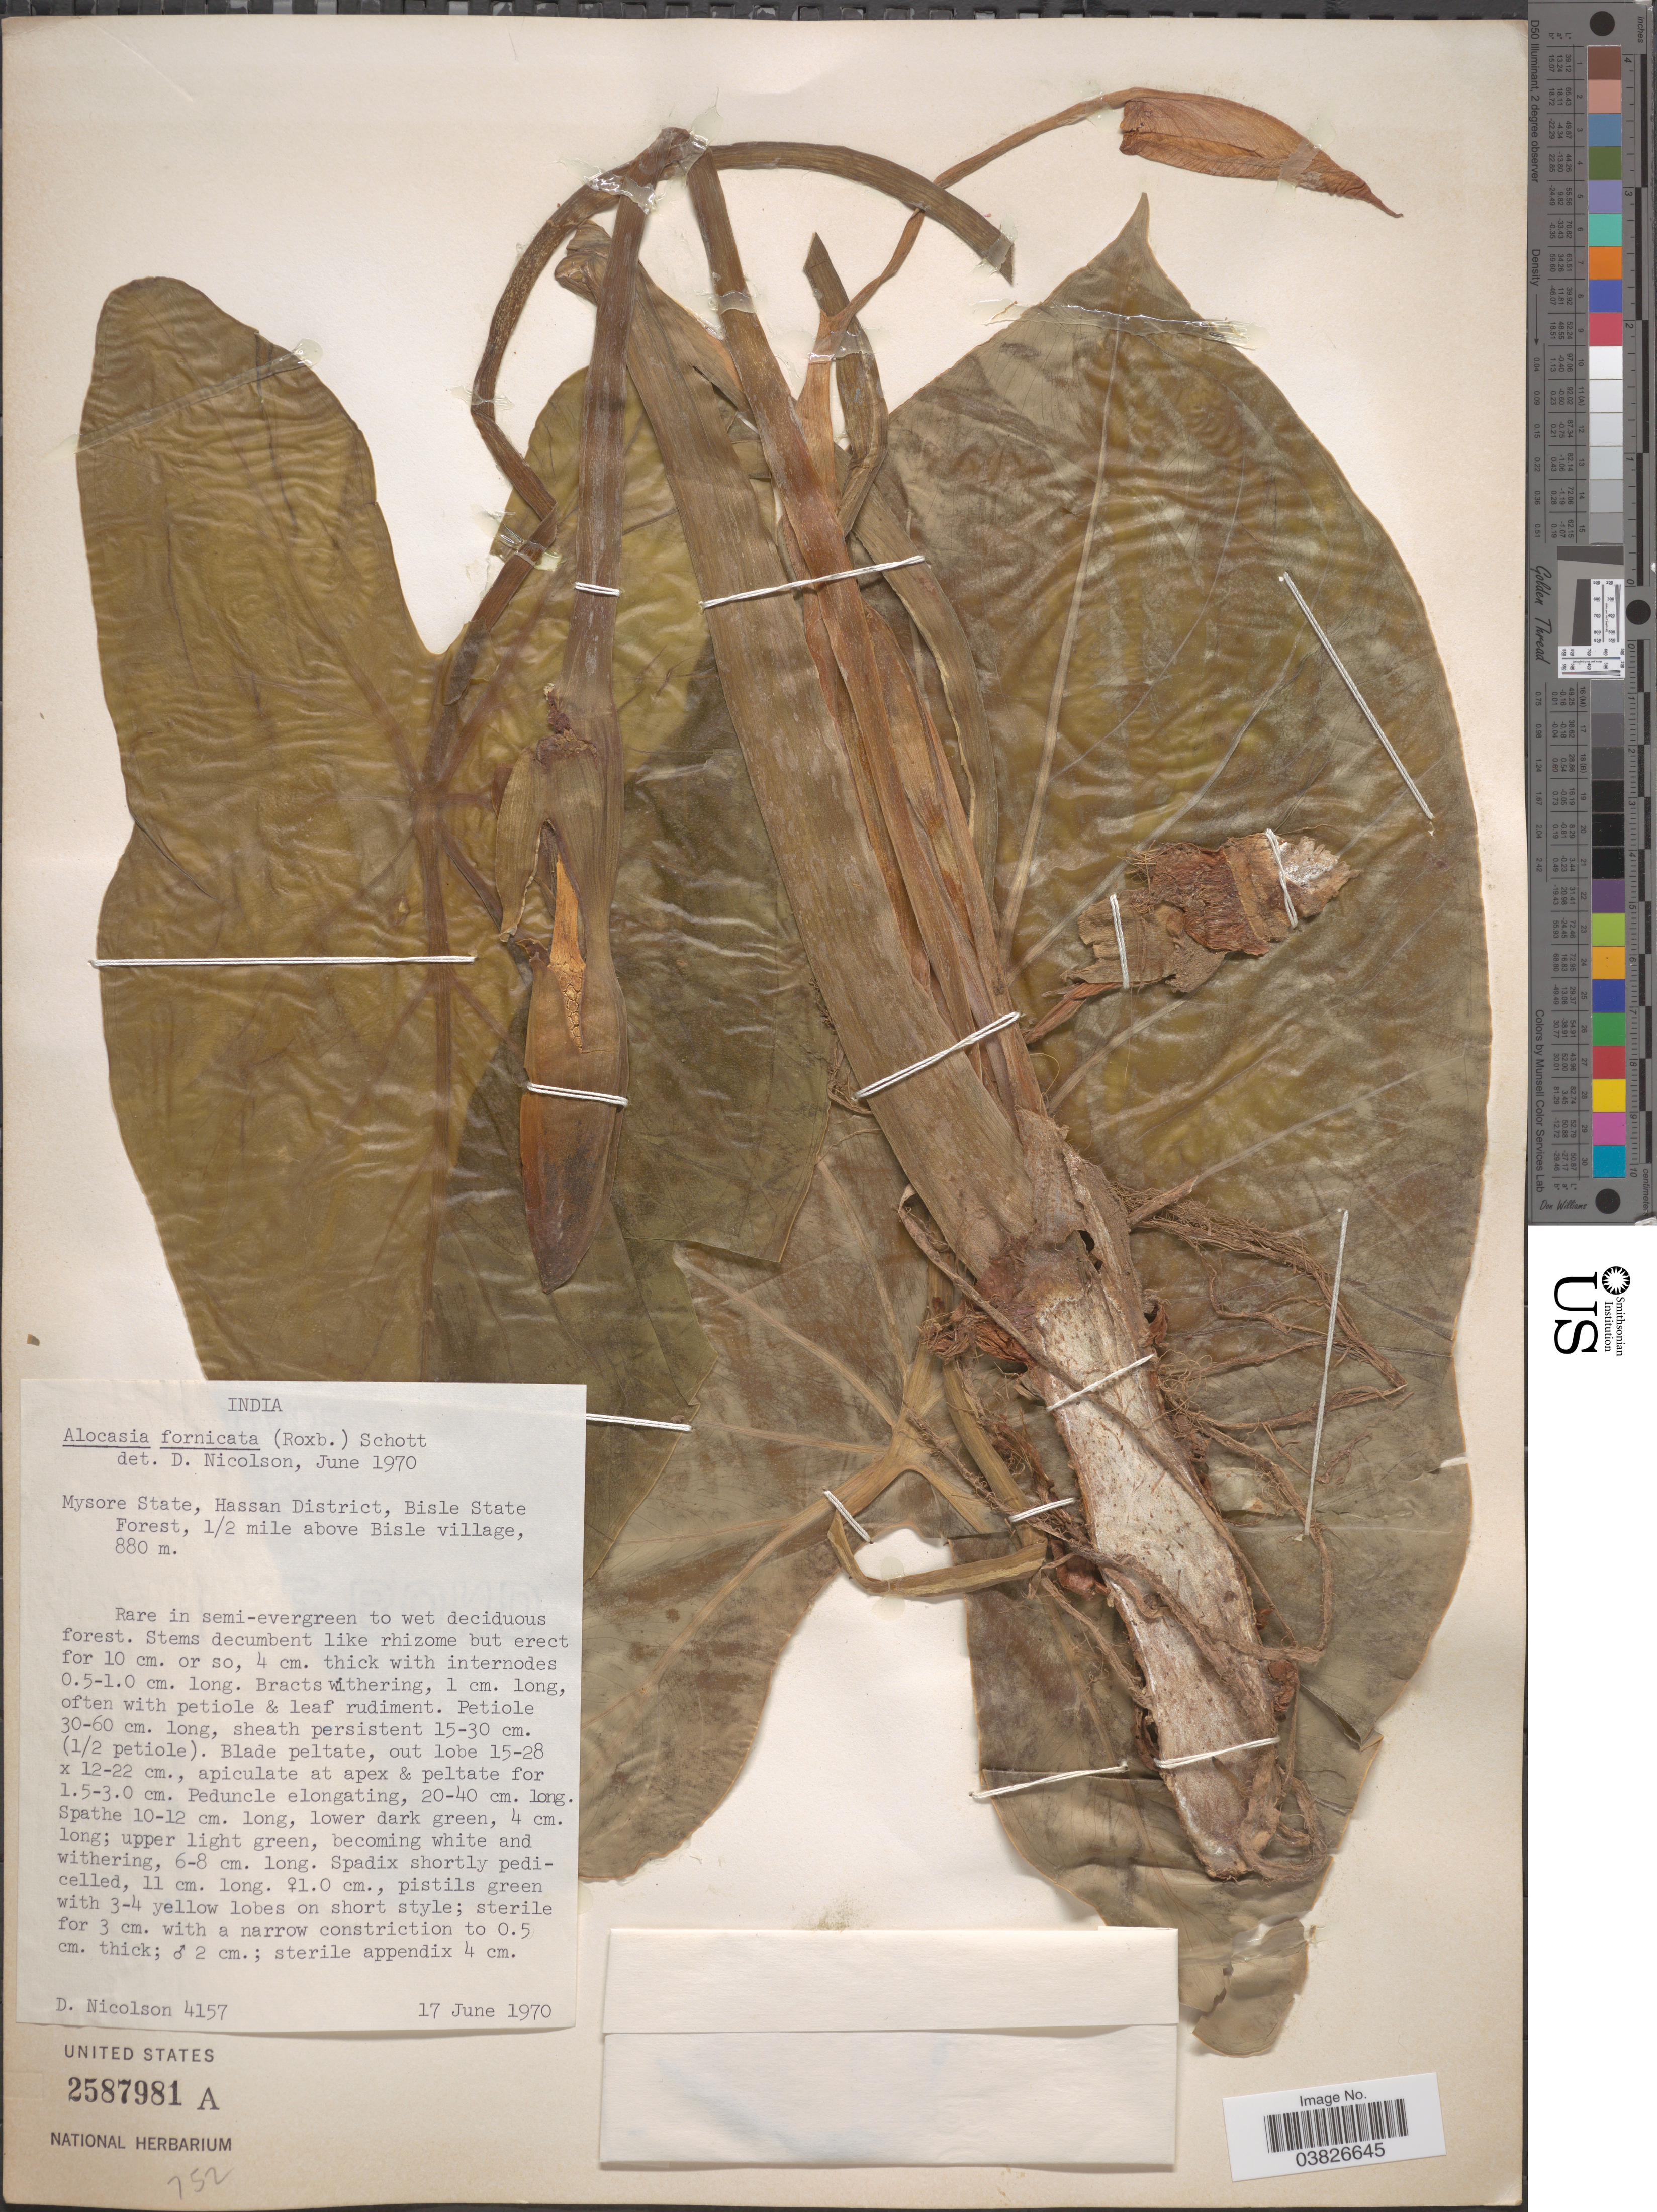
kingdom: Plantae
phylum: Tracheophyta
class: Liliopsida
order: Alismatales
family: Araceae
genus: Alocasia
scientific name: Alocasia fornicata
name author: (Roxb.) Schott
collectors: D. H. Nicolson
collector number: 4157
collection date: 1970-06-17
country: India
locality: Mysore State, Hassan District, Bisle State Forest, 1/2 mile above Bisle village.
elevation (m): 880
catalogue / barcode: US 2587981A